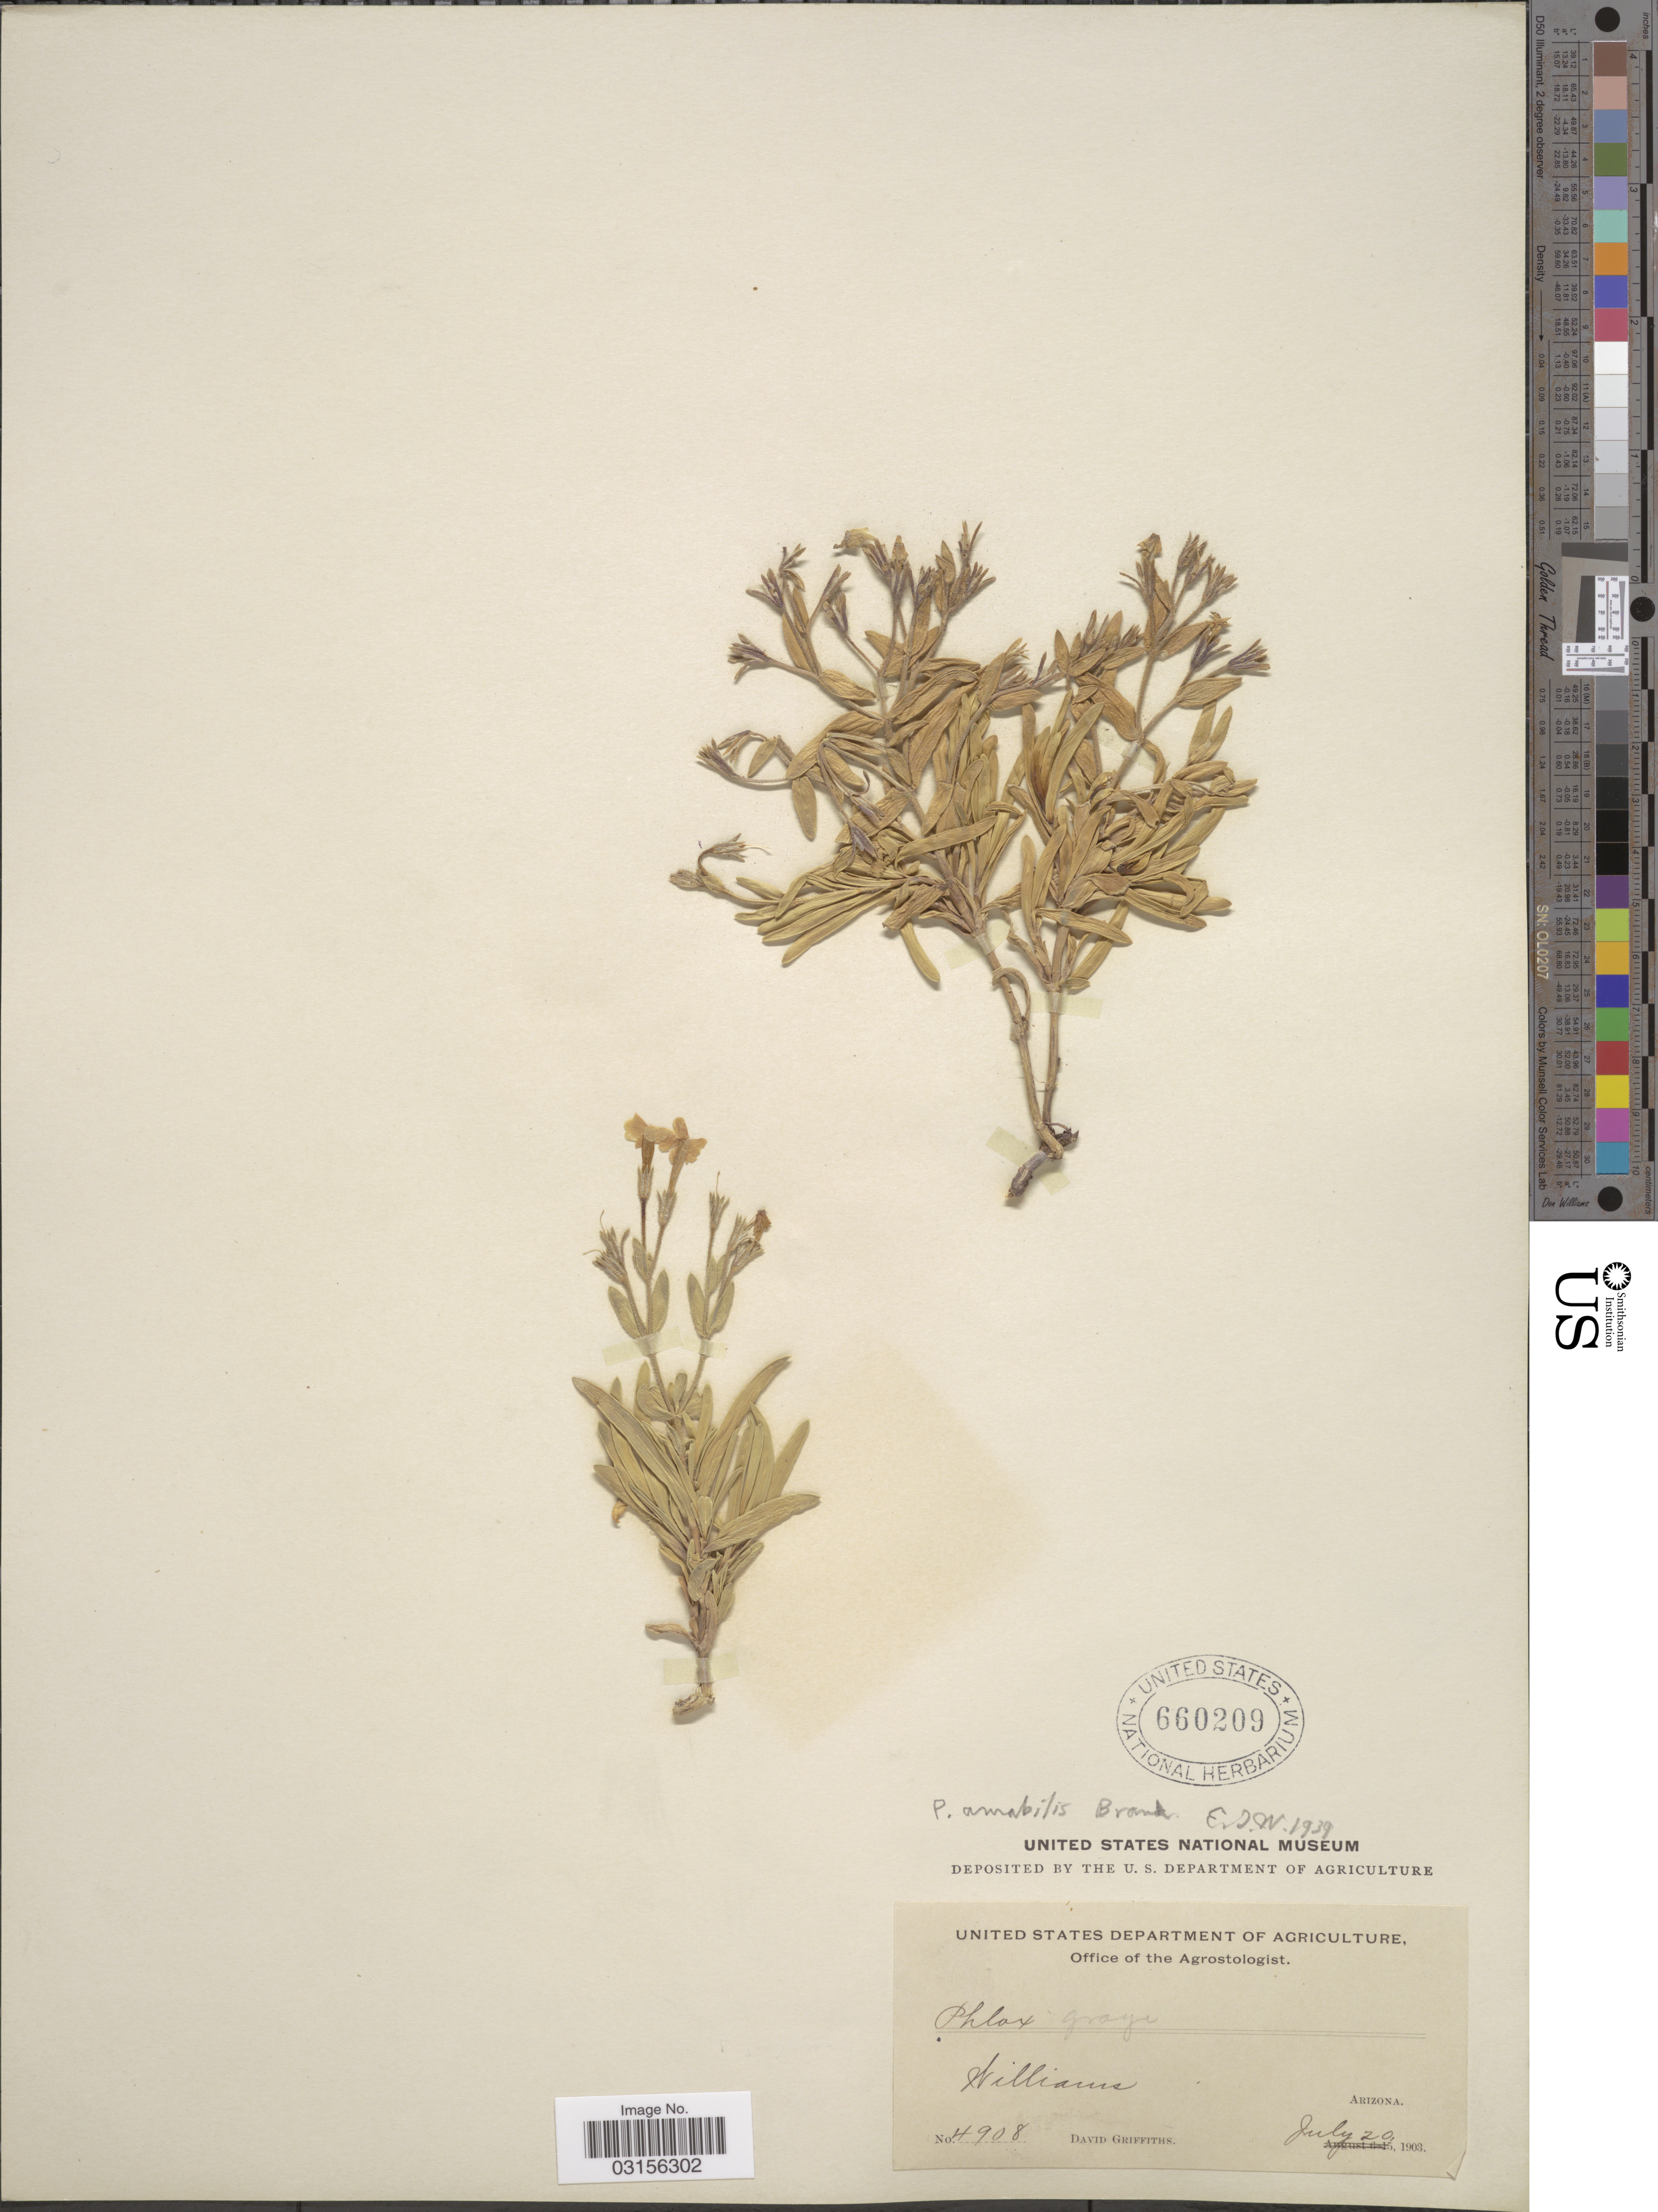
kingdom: Plantae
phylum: Tracheophyta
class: Magnoliopsida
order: Ericales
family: Polemoniaceae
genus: Phlox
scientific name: Phlox amabilis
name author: Brand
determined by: Mayfield, M. H.; Ferguson, C. J.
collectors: D. Griffiths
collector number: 4908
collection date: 1903-07-20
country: United States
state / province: Arizona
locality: Williams.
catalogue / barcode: US 660209